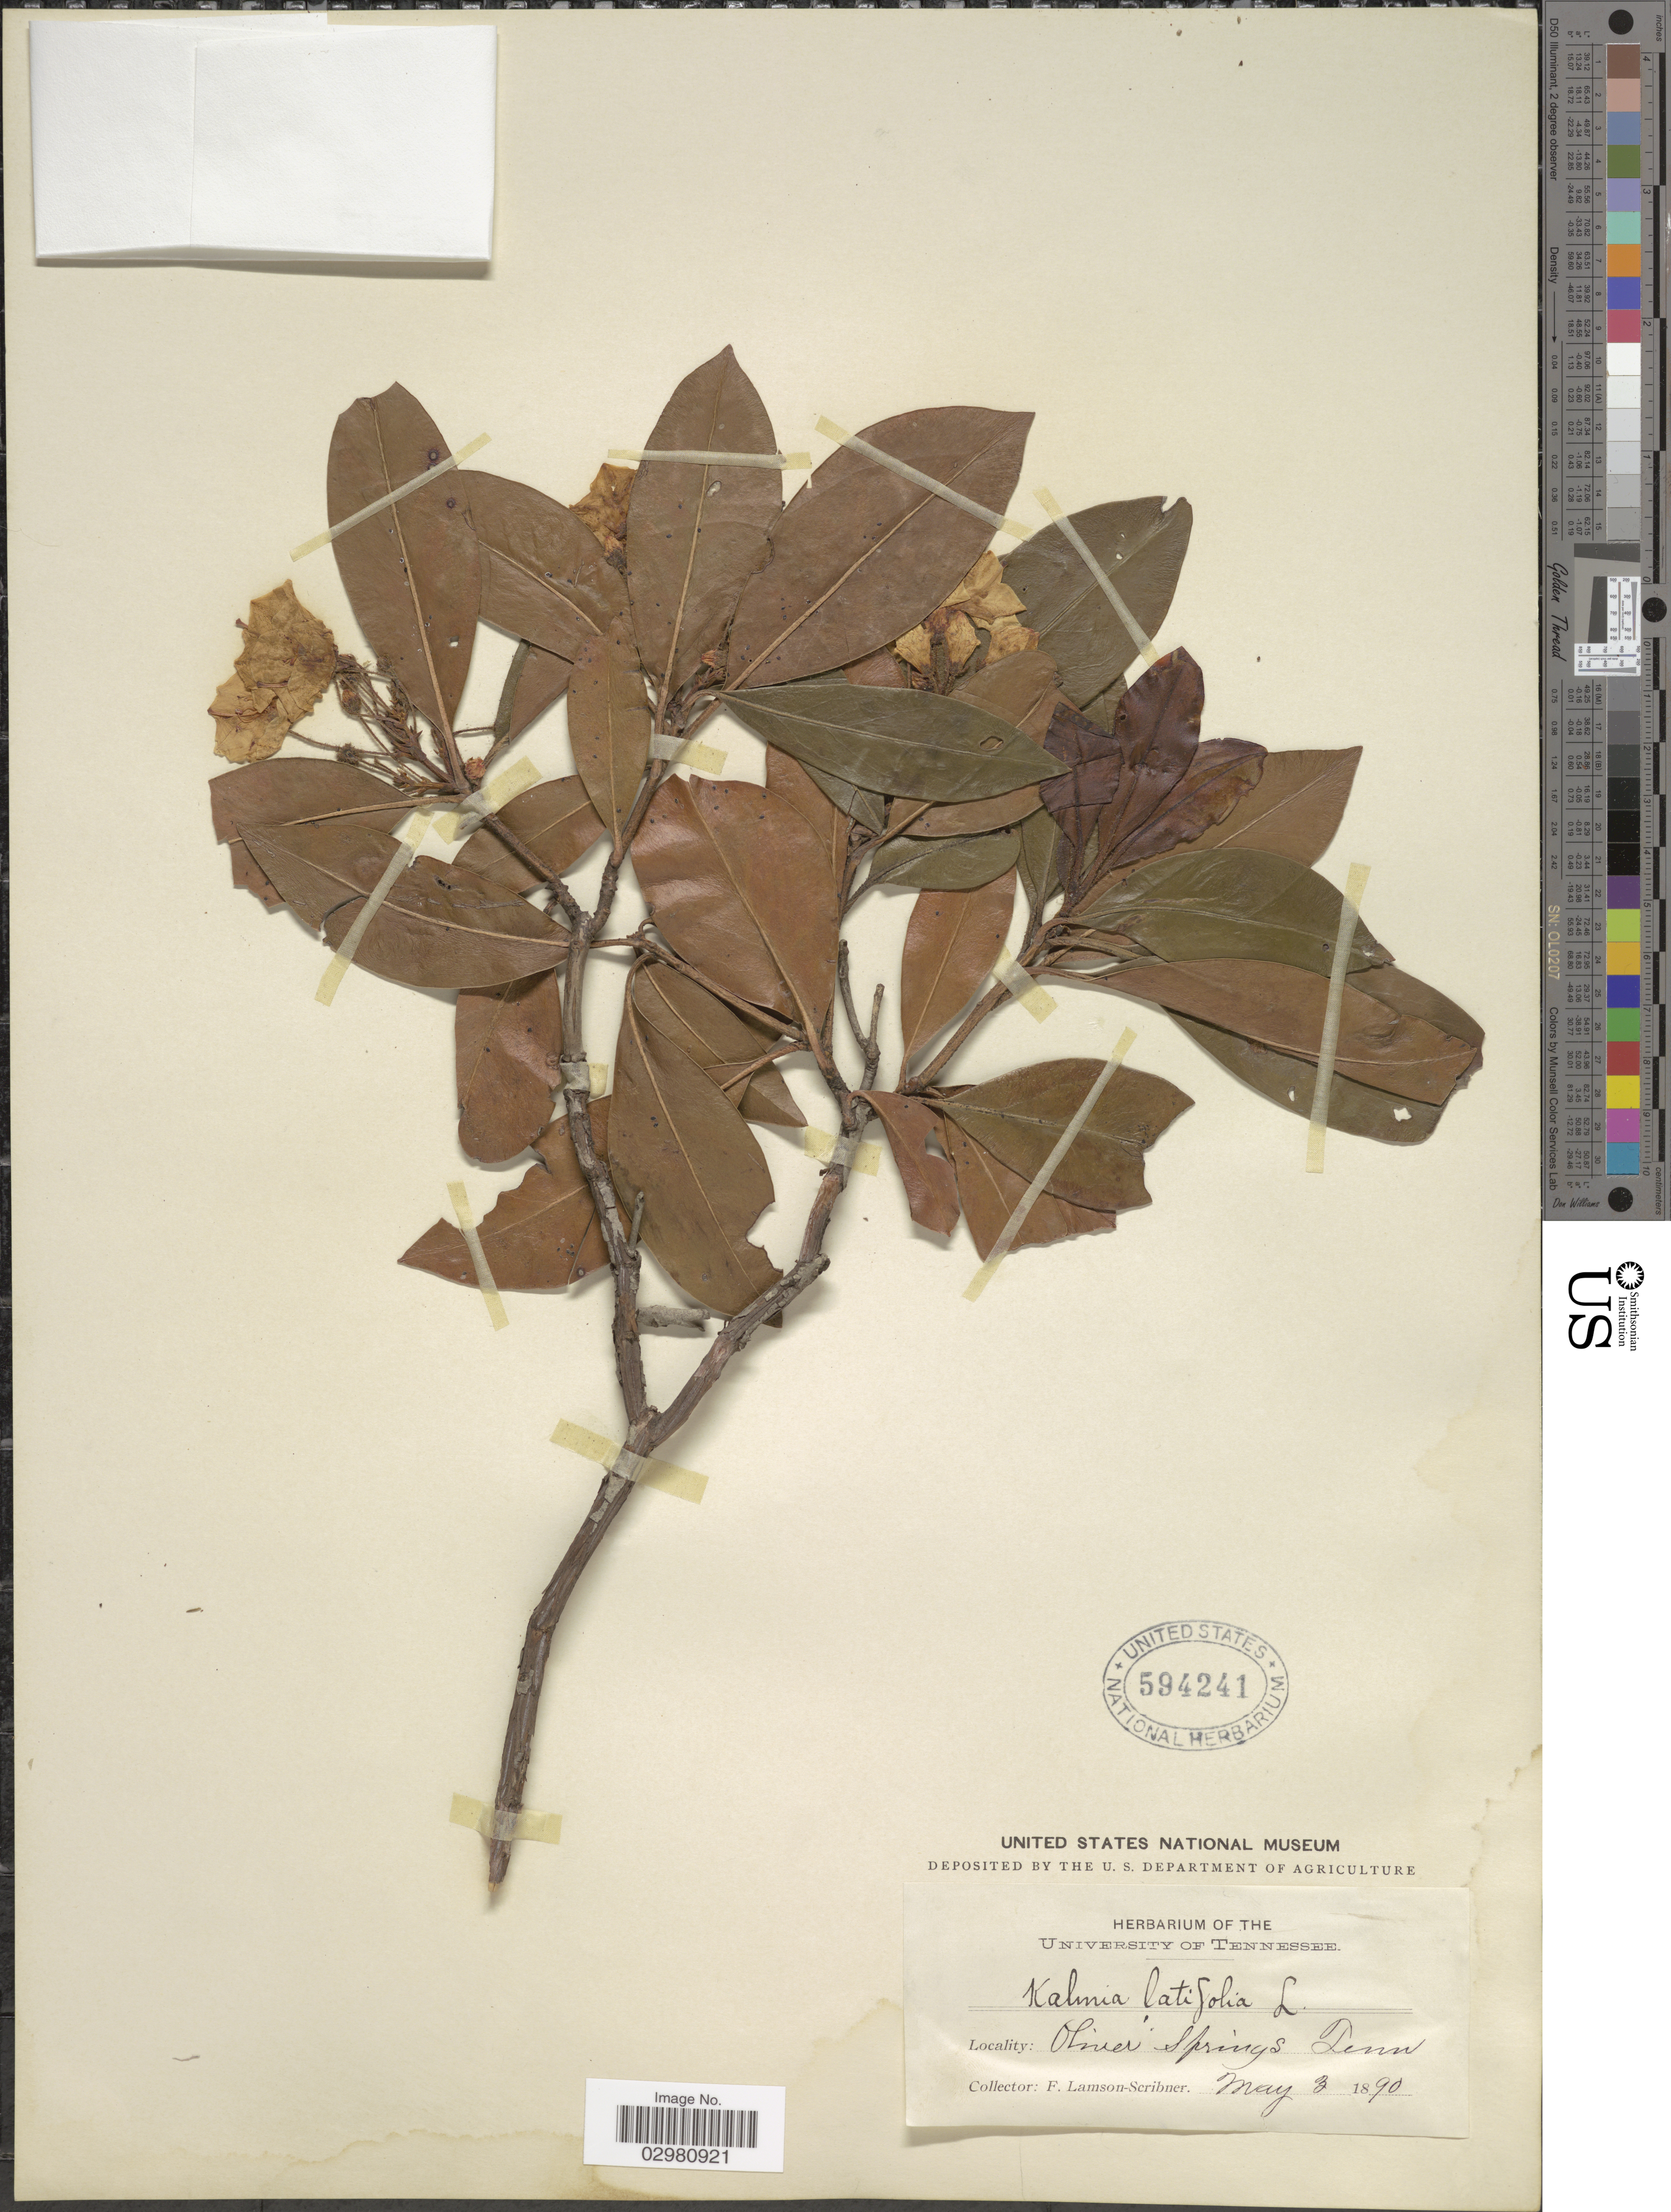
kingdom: Plantae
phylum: Tracheophyta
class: Magnoliopsida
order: Ericales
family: Ericaceae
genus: Kalmia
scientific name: Kalmia latifolia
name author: L.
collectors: F. Lamson-Scribner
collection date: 1890-05-03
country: United States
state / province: Tennessee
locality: Oliver Springs Tenn.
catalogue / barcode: US 594241